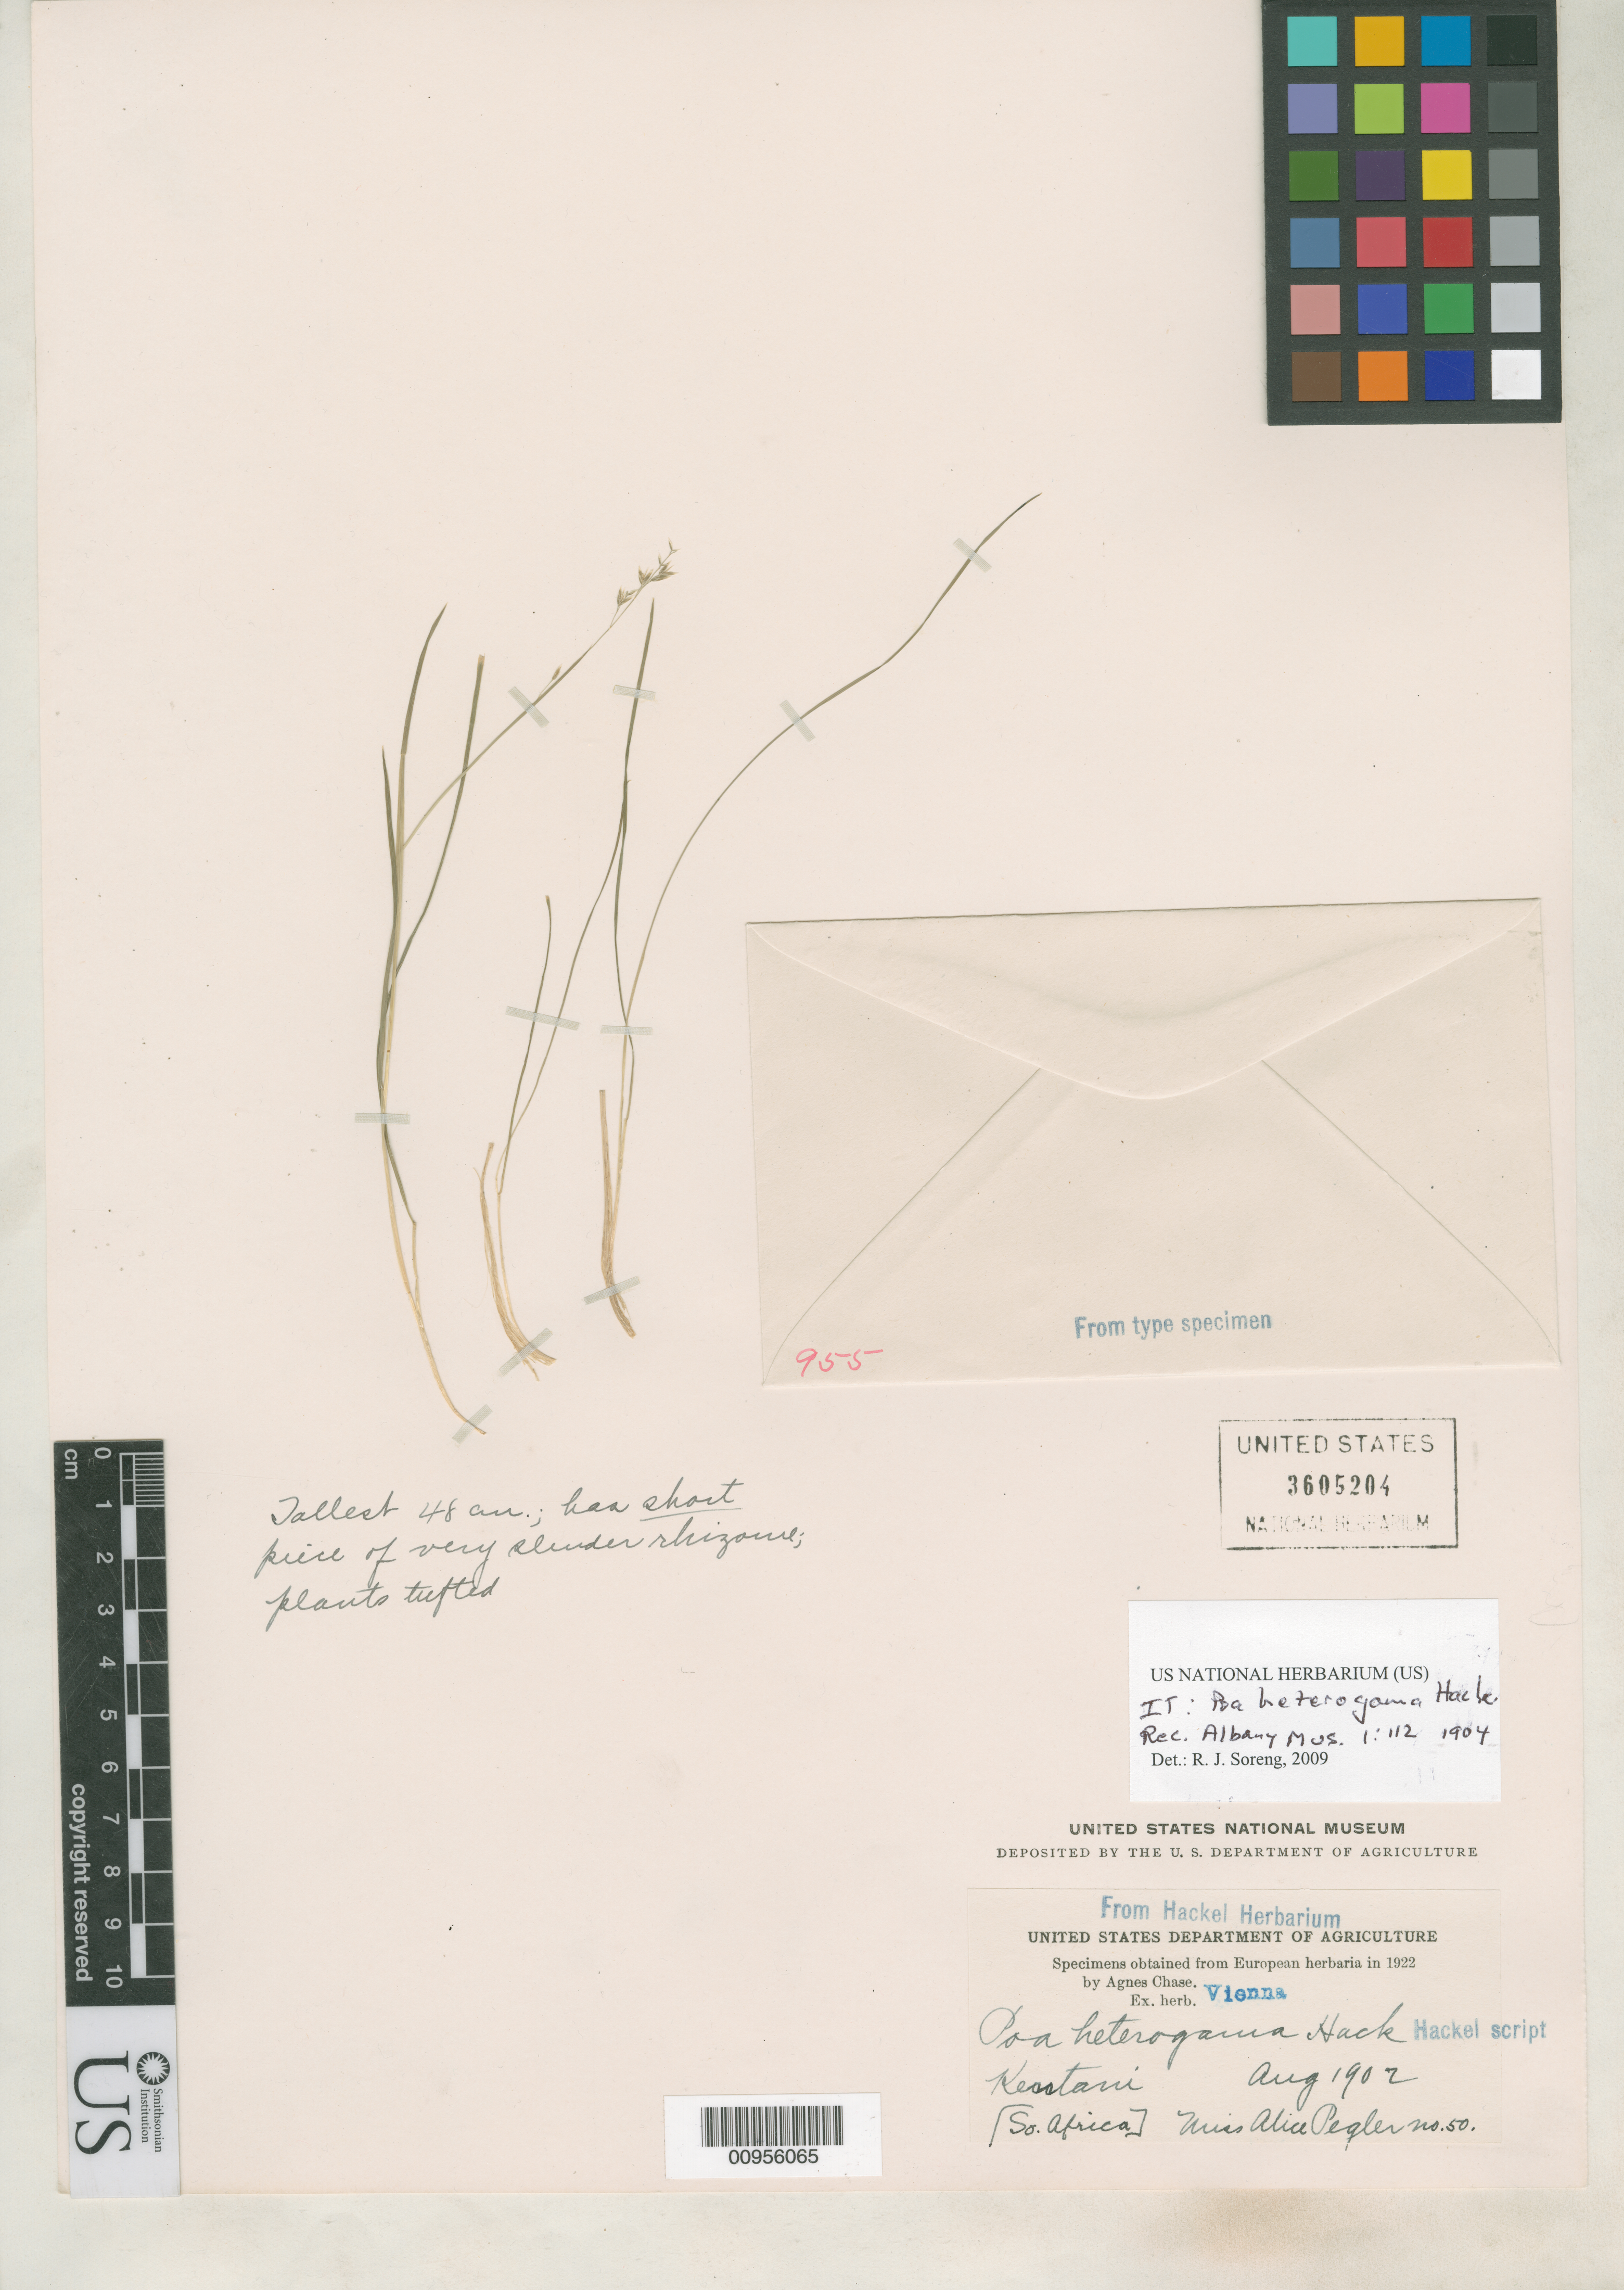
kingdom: Plantae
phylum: Tracheophyta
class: Liliopsida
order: Poales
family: Poaceae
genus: Poa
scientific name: Poa heterogama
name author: Hack.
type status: Isotype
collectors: A. Pegler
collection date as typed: Aug 1902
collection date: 1902-08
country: South Africa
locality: Kentani.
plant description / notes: Fragmentary material of type collection ex herb. Hackel, Vienna.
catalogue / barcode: US 3605204